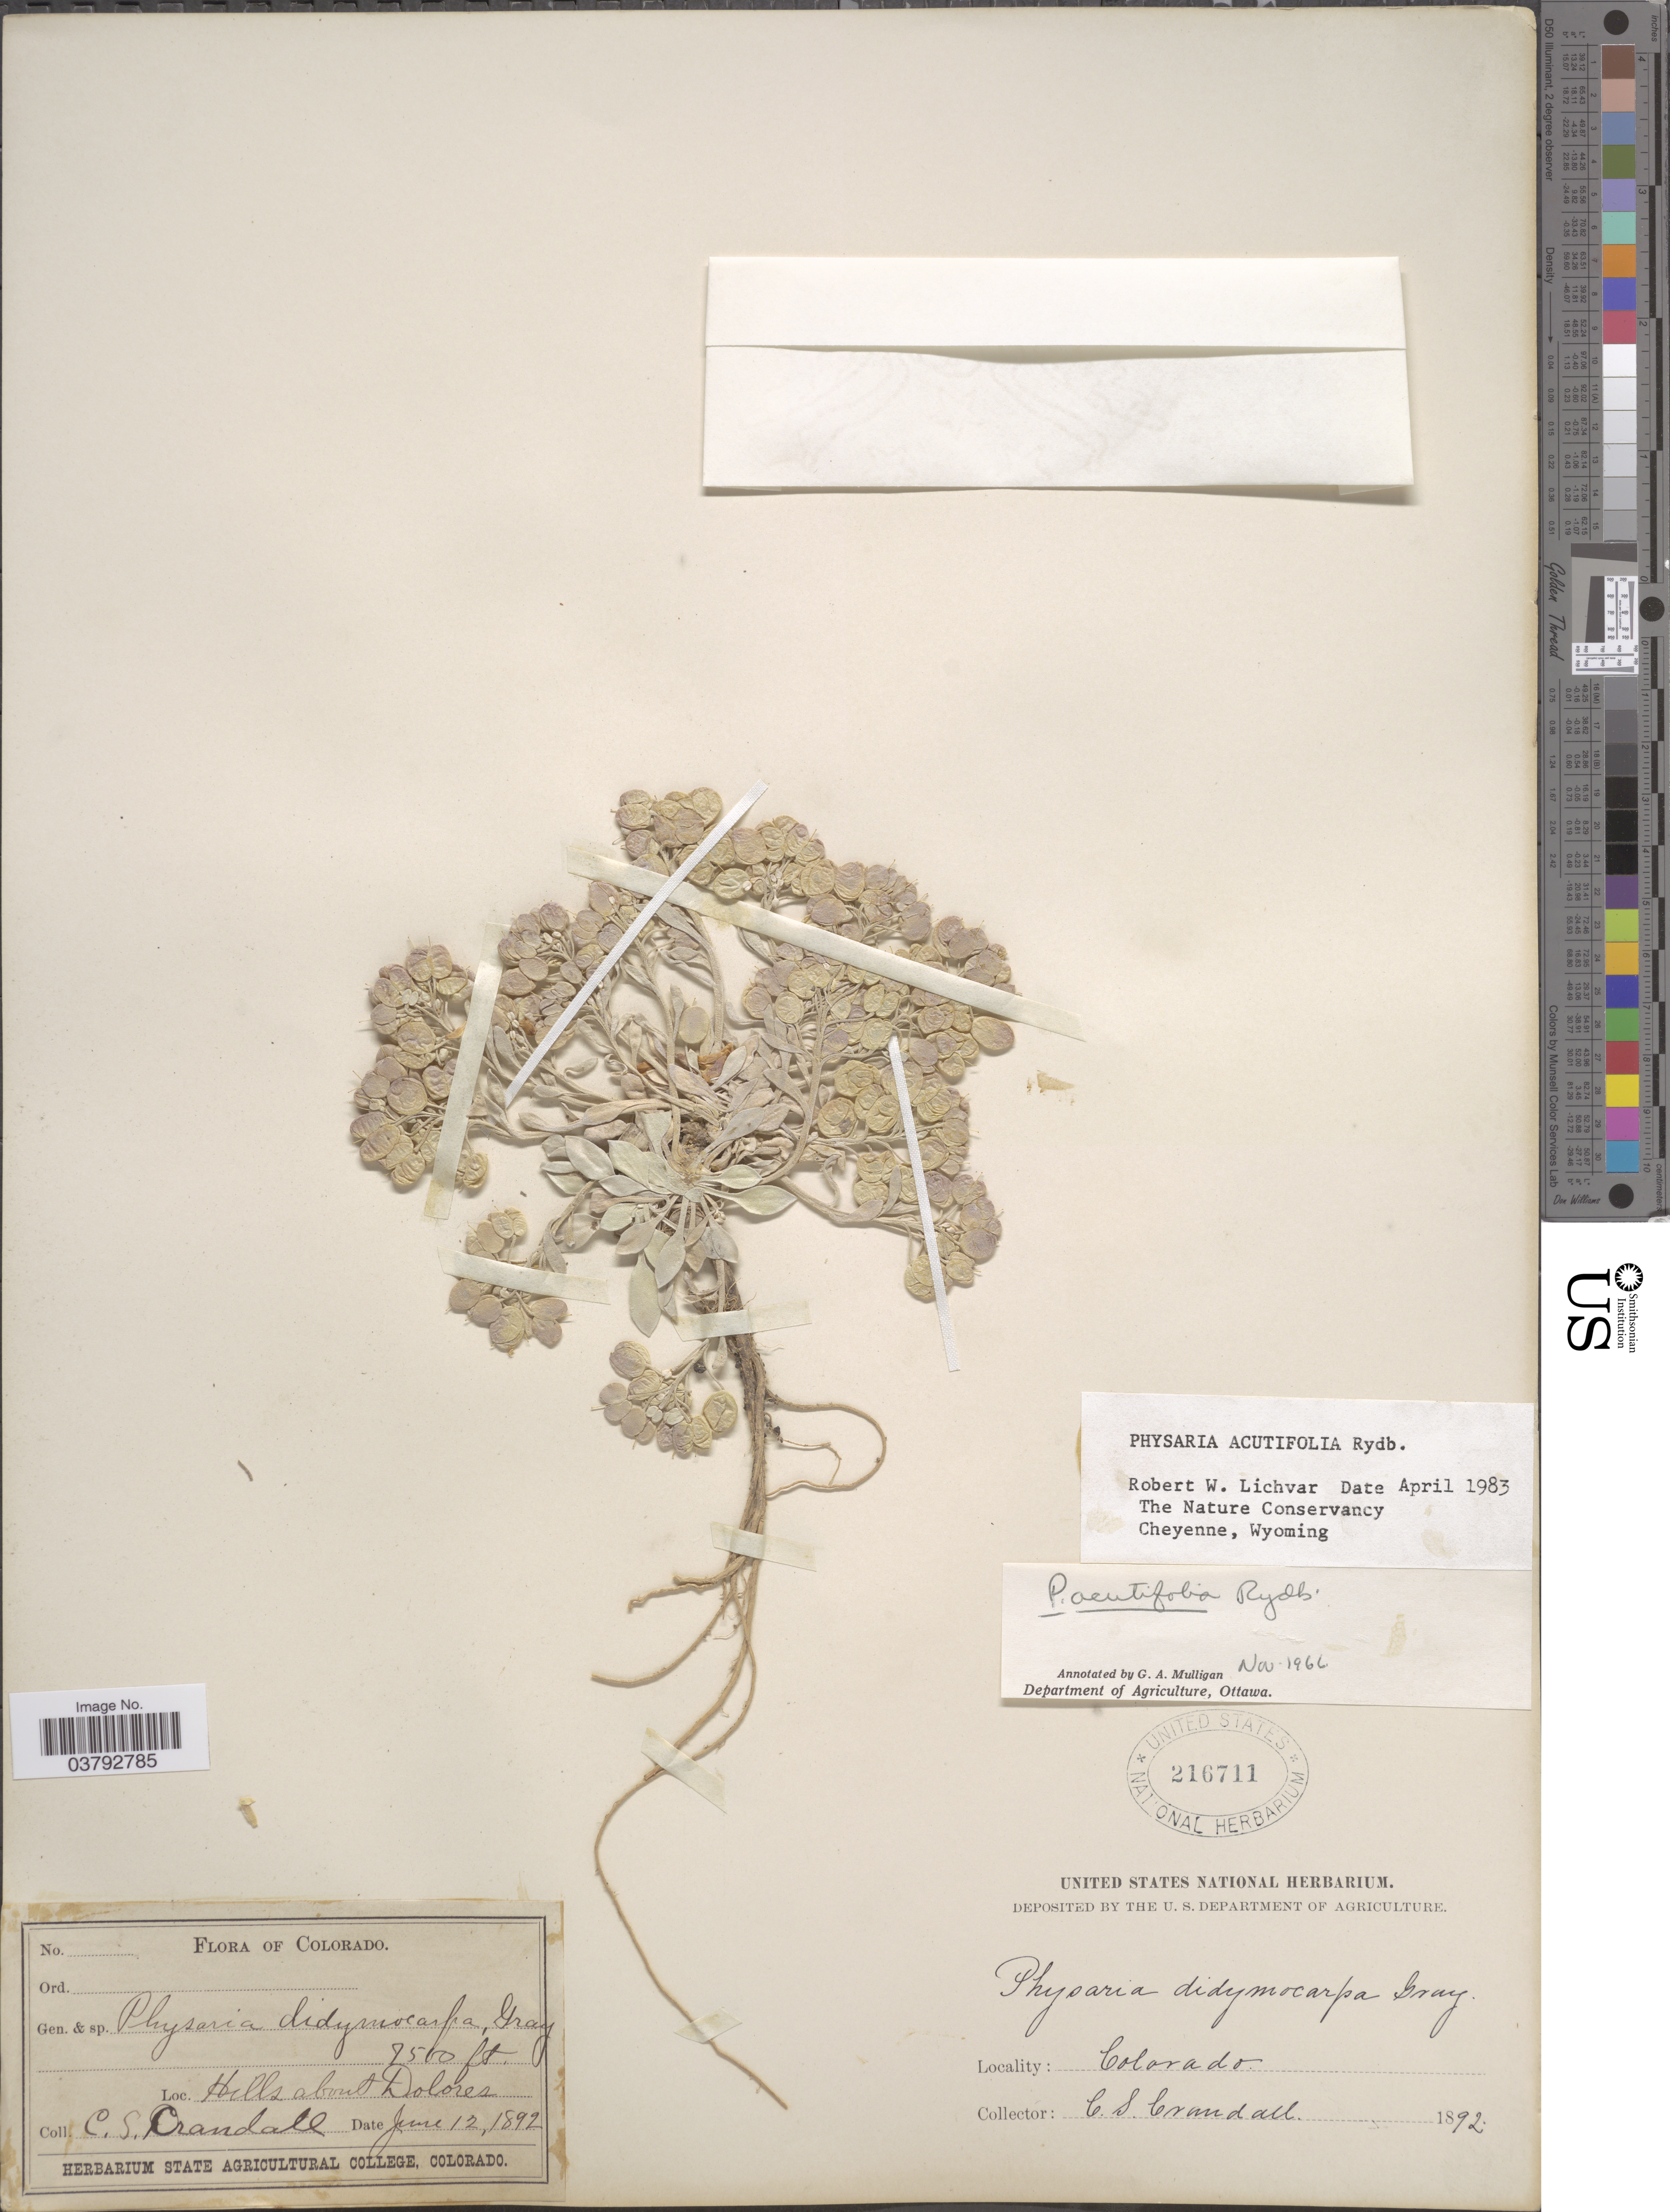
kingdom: Plantae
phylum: Tracheophyta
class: Magnoliopsida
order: Brassicales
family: Brassicaceae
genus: Physaria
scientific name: Physaria acutifolia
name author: Rydb.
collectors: C. Crandall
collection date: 1892-06-12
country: United States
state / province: Colorado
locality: Hills about Dolores.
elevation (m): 2286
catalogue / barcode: US 216711